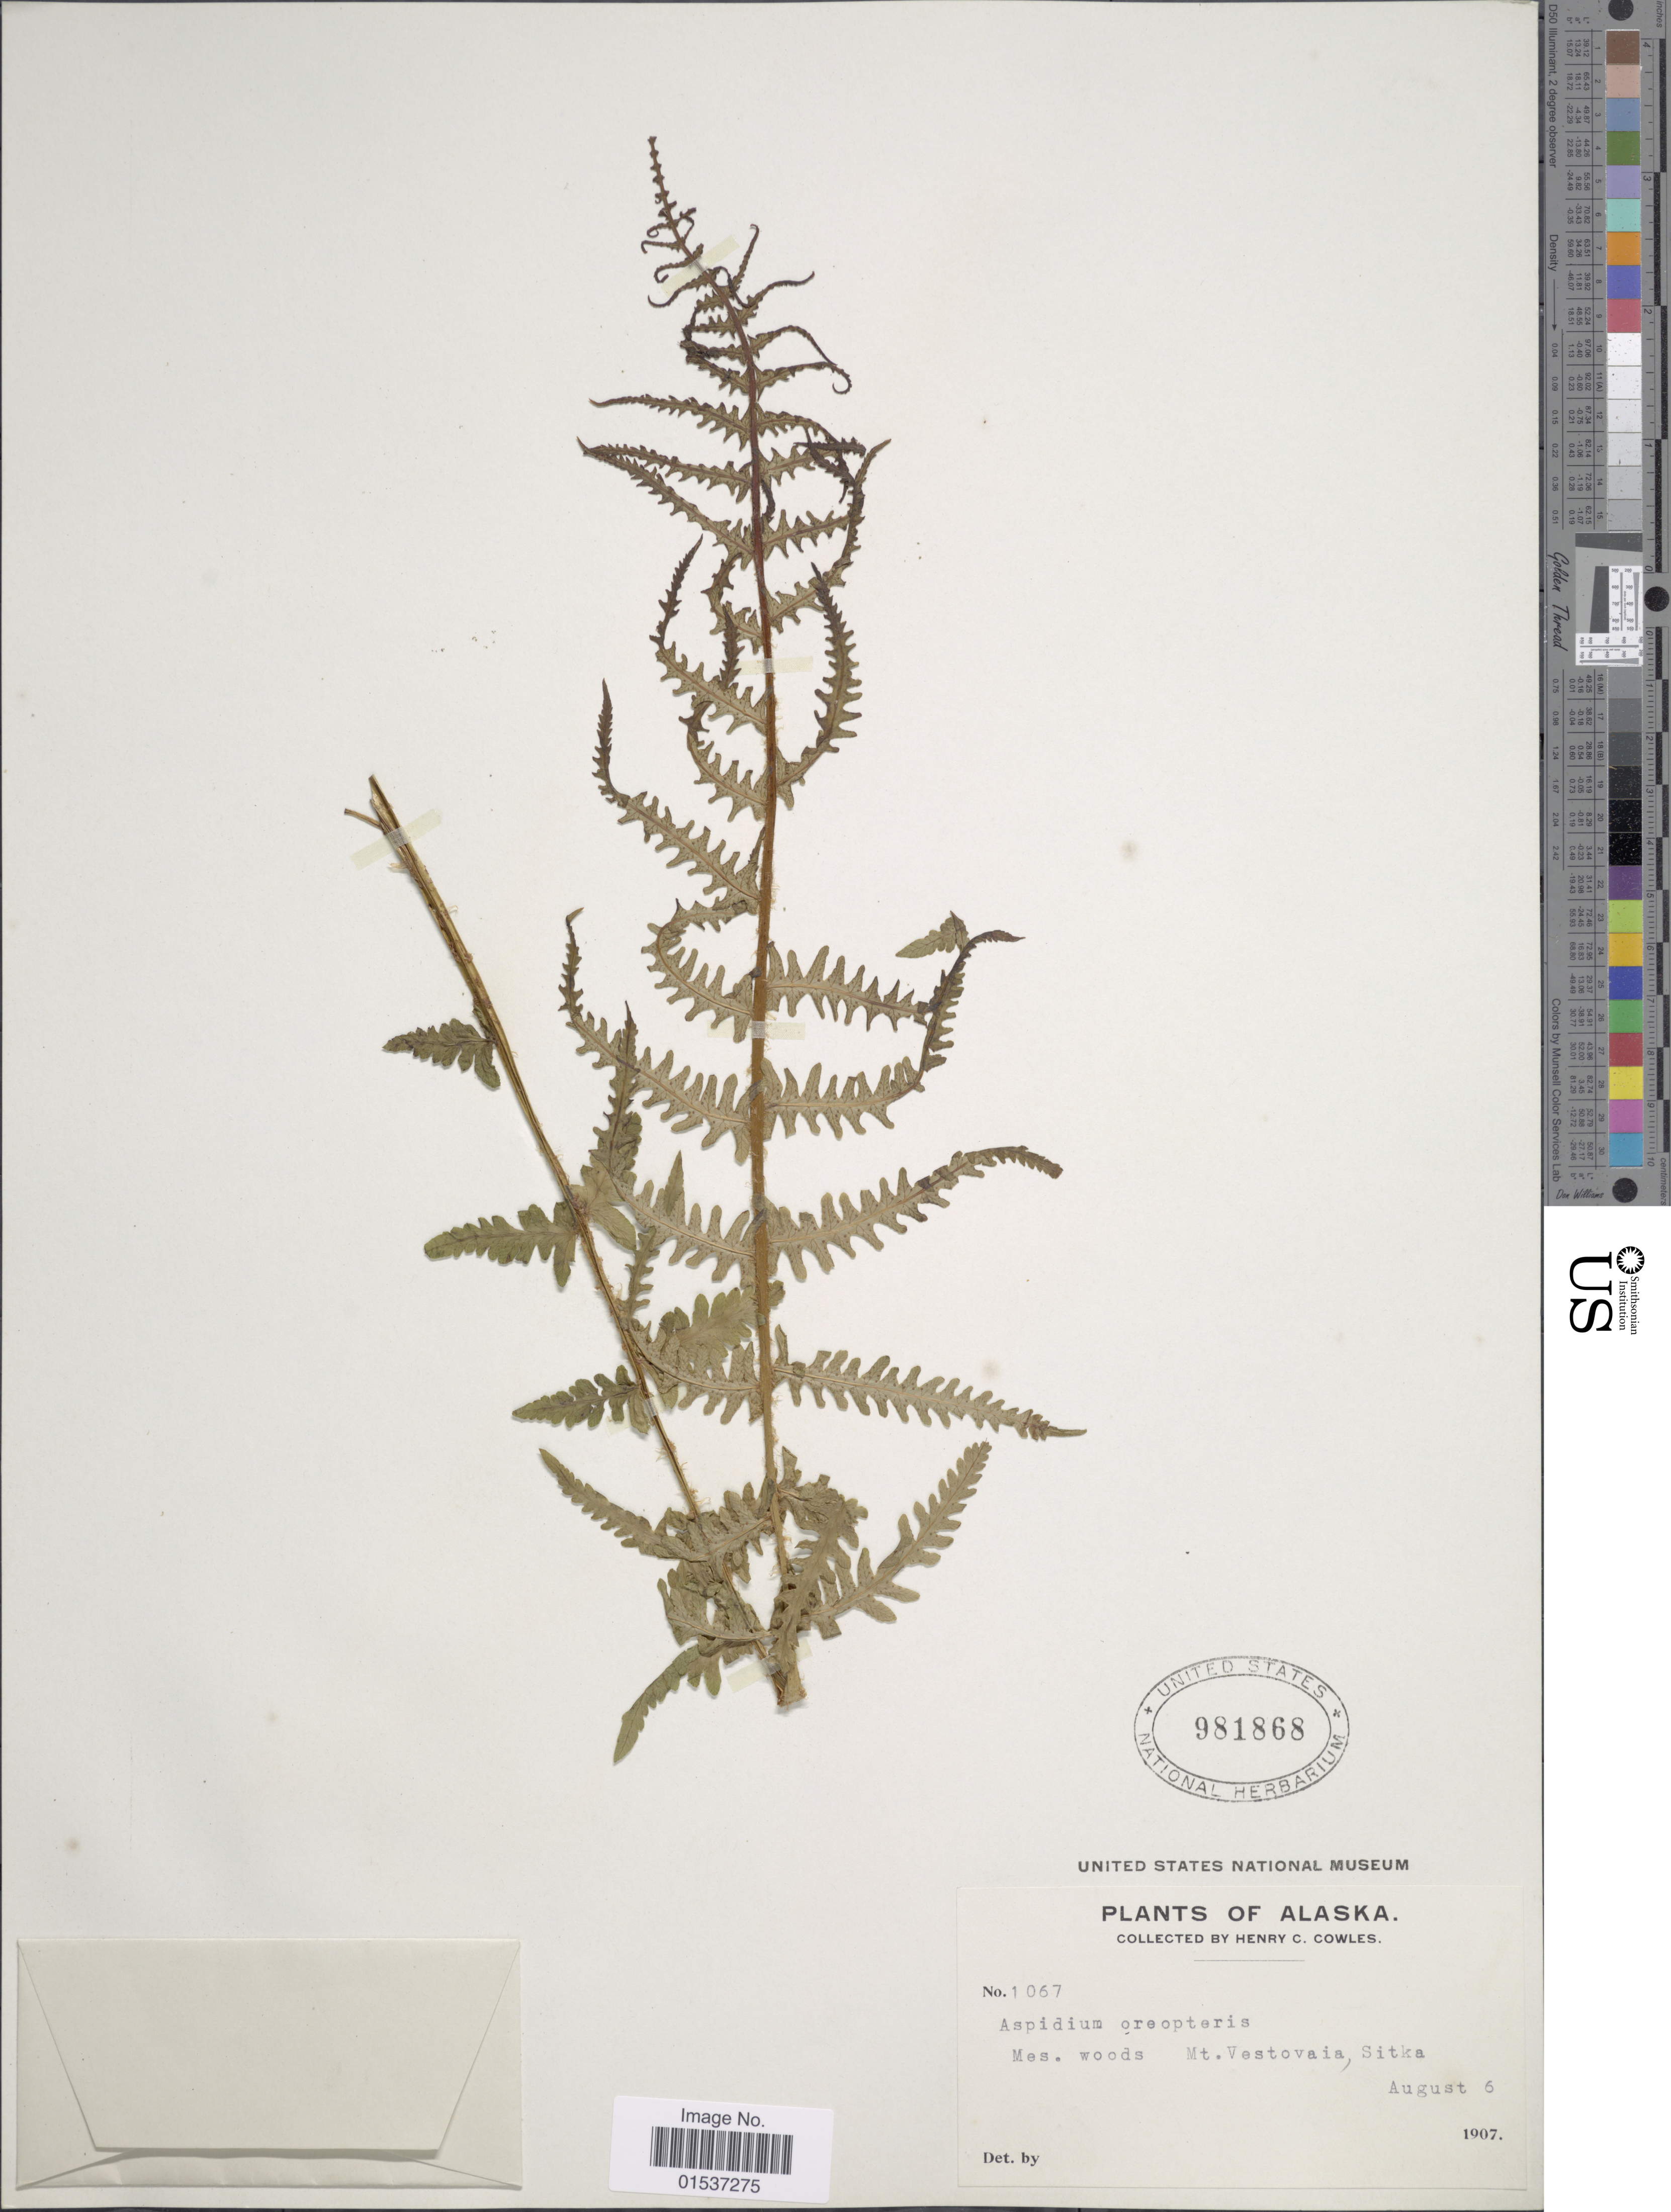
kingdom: Plantae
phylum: Tracheophyta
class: Polypodiopsida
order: Polypodiales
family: Thelypteridaceae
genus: Oreopteris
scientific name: Oreopteris limbosperma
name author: (All.) K. Iwats.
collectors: H. Cowles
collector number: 1067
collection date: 1907-08-06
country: United States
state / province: Alaska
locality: Alaska, Mes. wood, Mt. Vestovaia, Sitka.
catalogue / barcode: US 981868